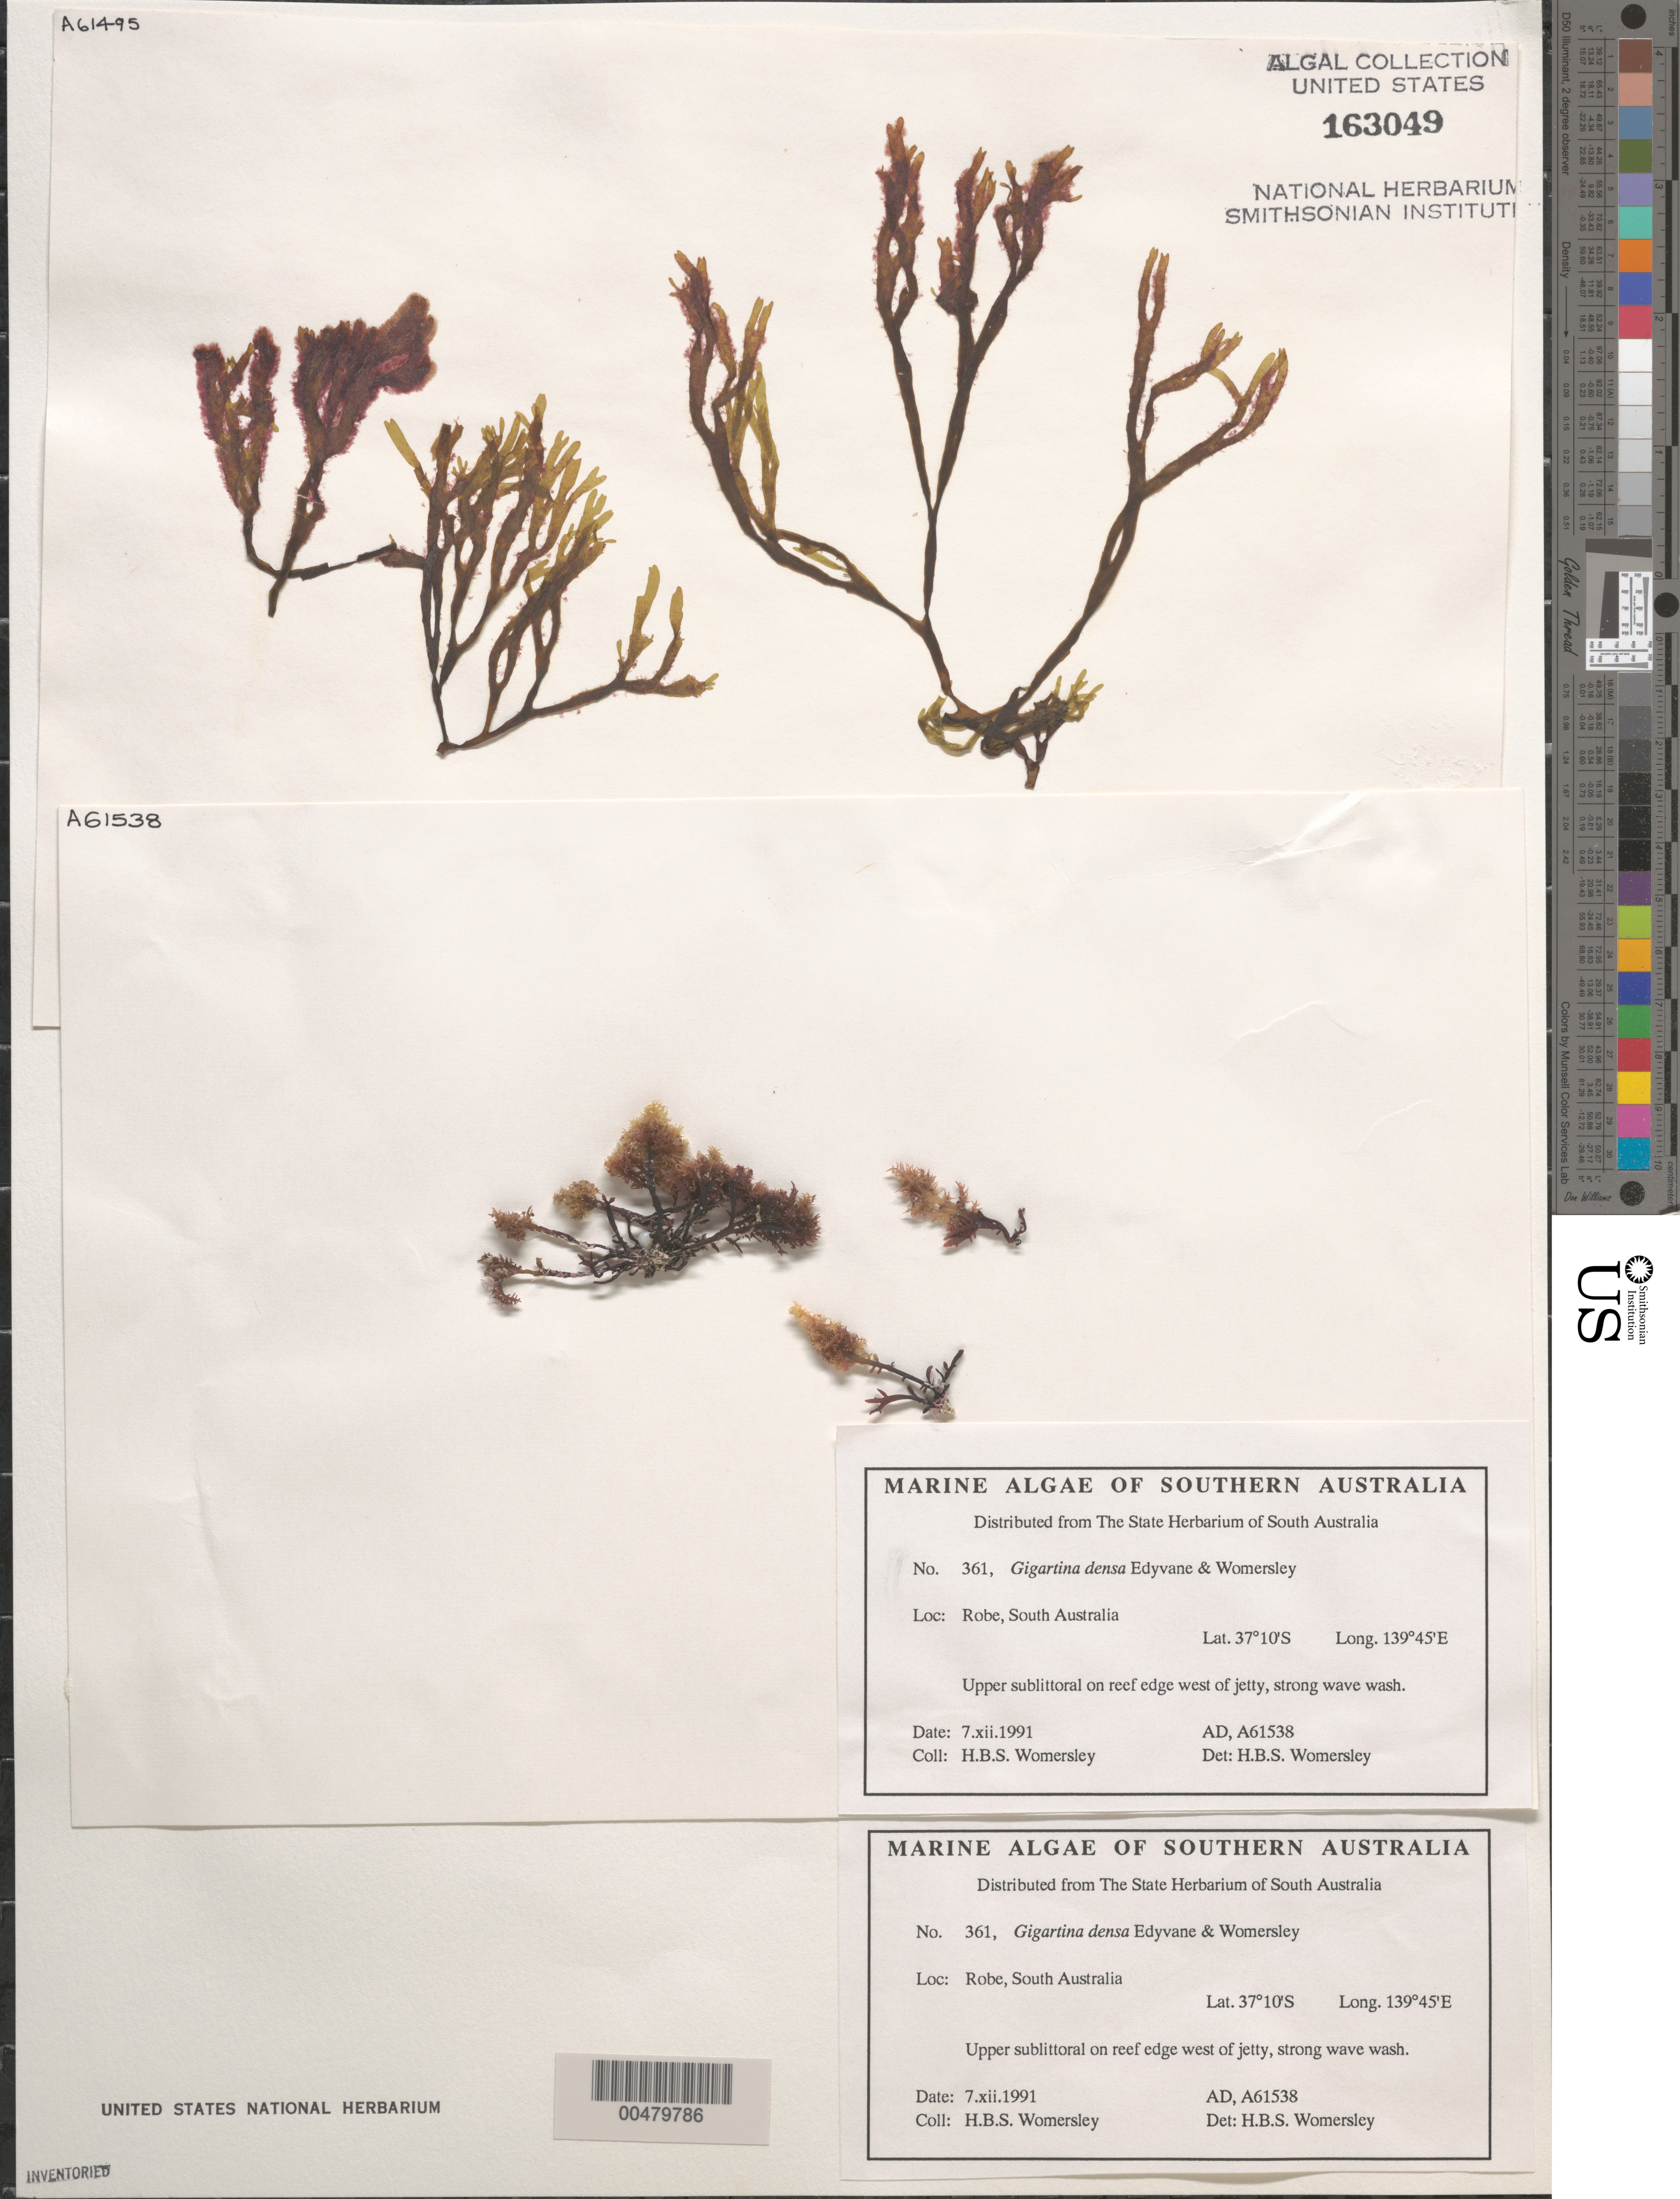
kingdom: Plantae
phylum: Rhodophyta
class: Florideophyceae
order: Gigartinales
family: Gigartinaceae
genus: Gigartina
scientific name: Gigartina densa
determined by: Womersley, H. B. S.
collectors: H. B. S. Womersley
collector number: Ad A61538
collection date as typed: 07 Dec 1991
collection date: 1991-12-07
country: Australia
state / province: South Australia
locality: Robe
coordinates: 37 10' S, 139 45' E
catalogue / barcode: US 163049